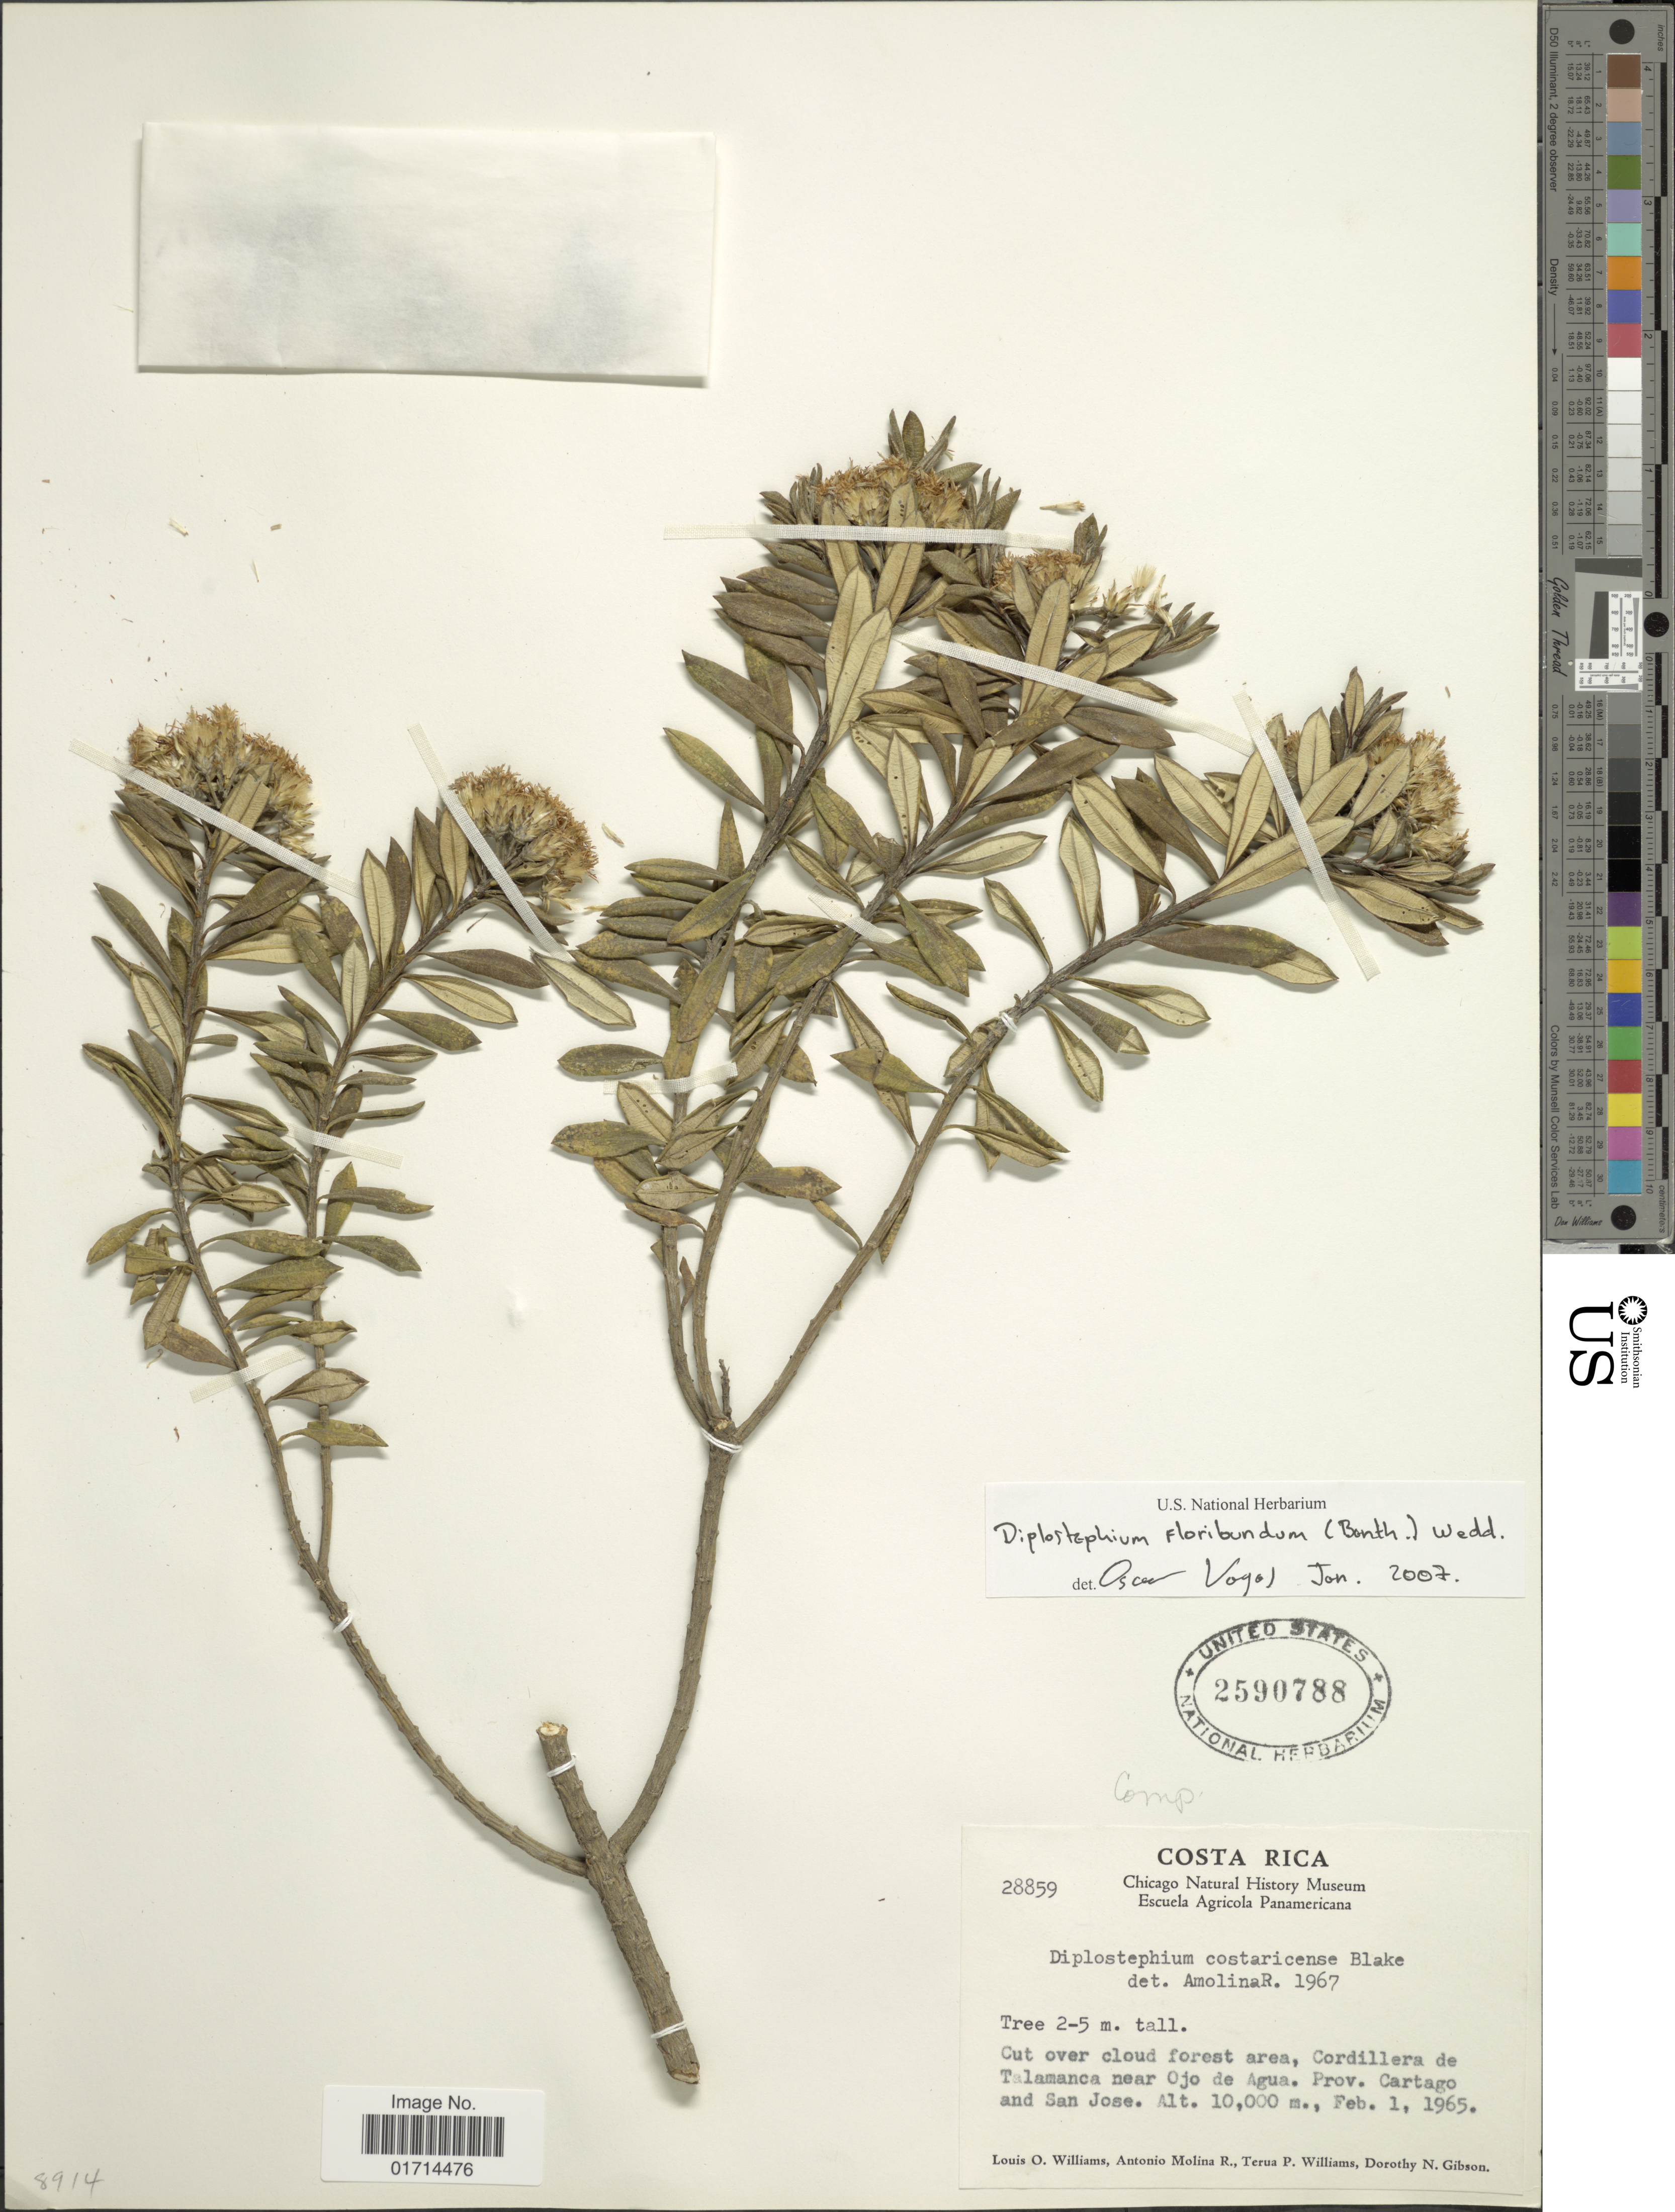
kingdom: Plantae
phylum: Tracheophyta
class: Magnoliopsida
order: Asterales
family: Asteraceae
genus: Diplostephium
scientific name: Diplostephium floribundum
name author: (Benth.) Wedd.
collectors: L. O. Williams, A. Molina R., T. P. Williams & D. N. Gibson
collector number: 28859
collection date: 1965-02-01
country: Costa Rica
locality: Cordillera de Talamanca near Ojo de Agua, Prov. Cartago and San Jose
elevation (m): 10000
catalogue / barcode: US 2590788